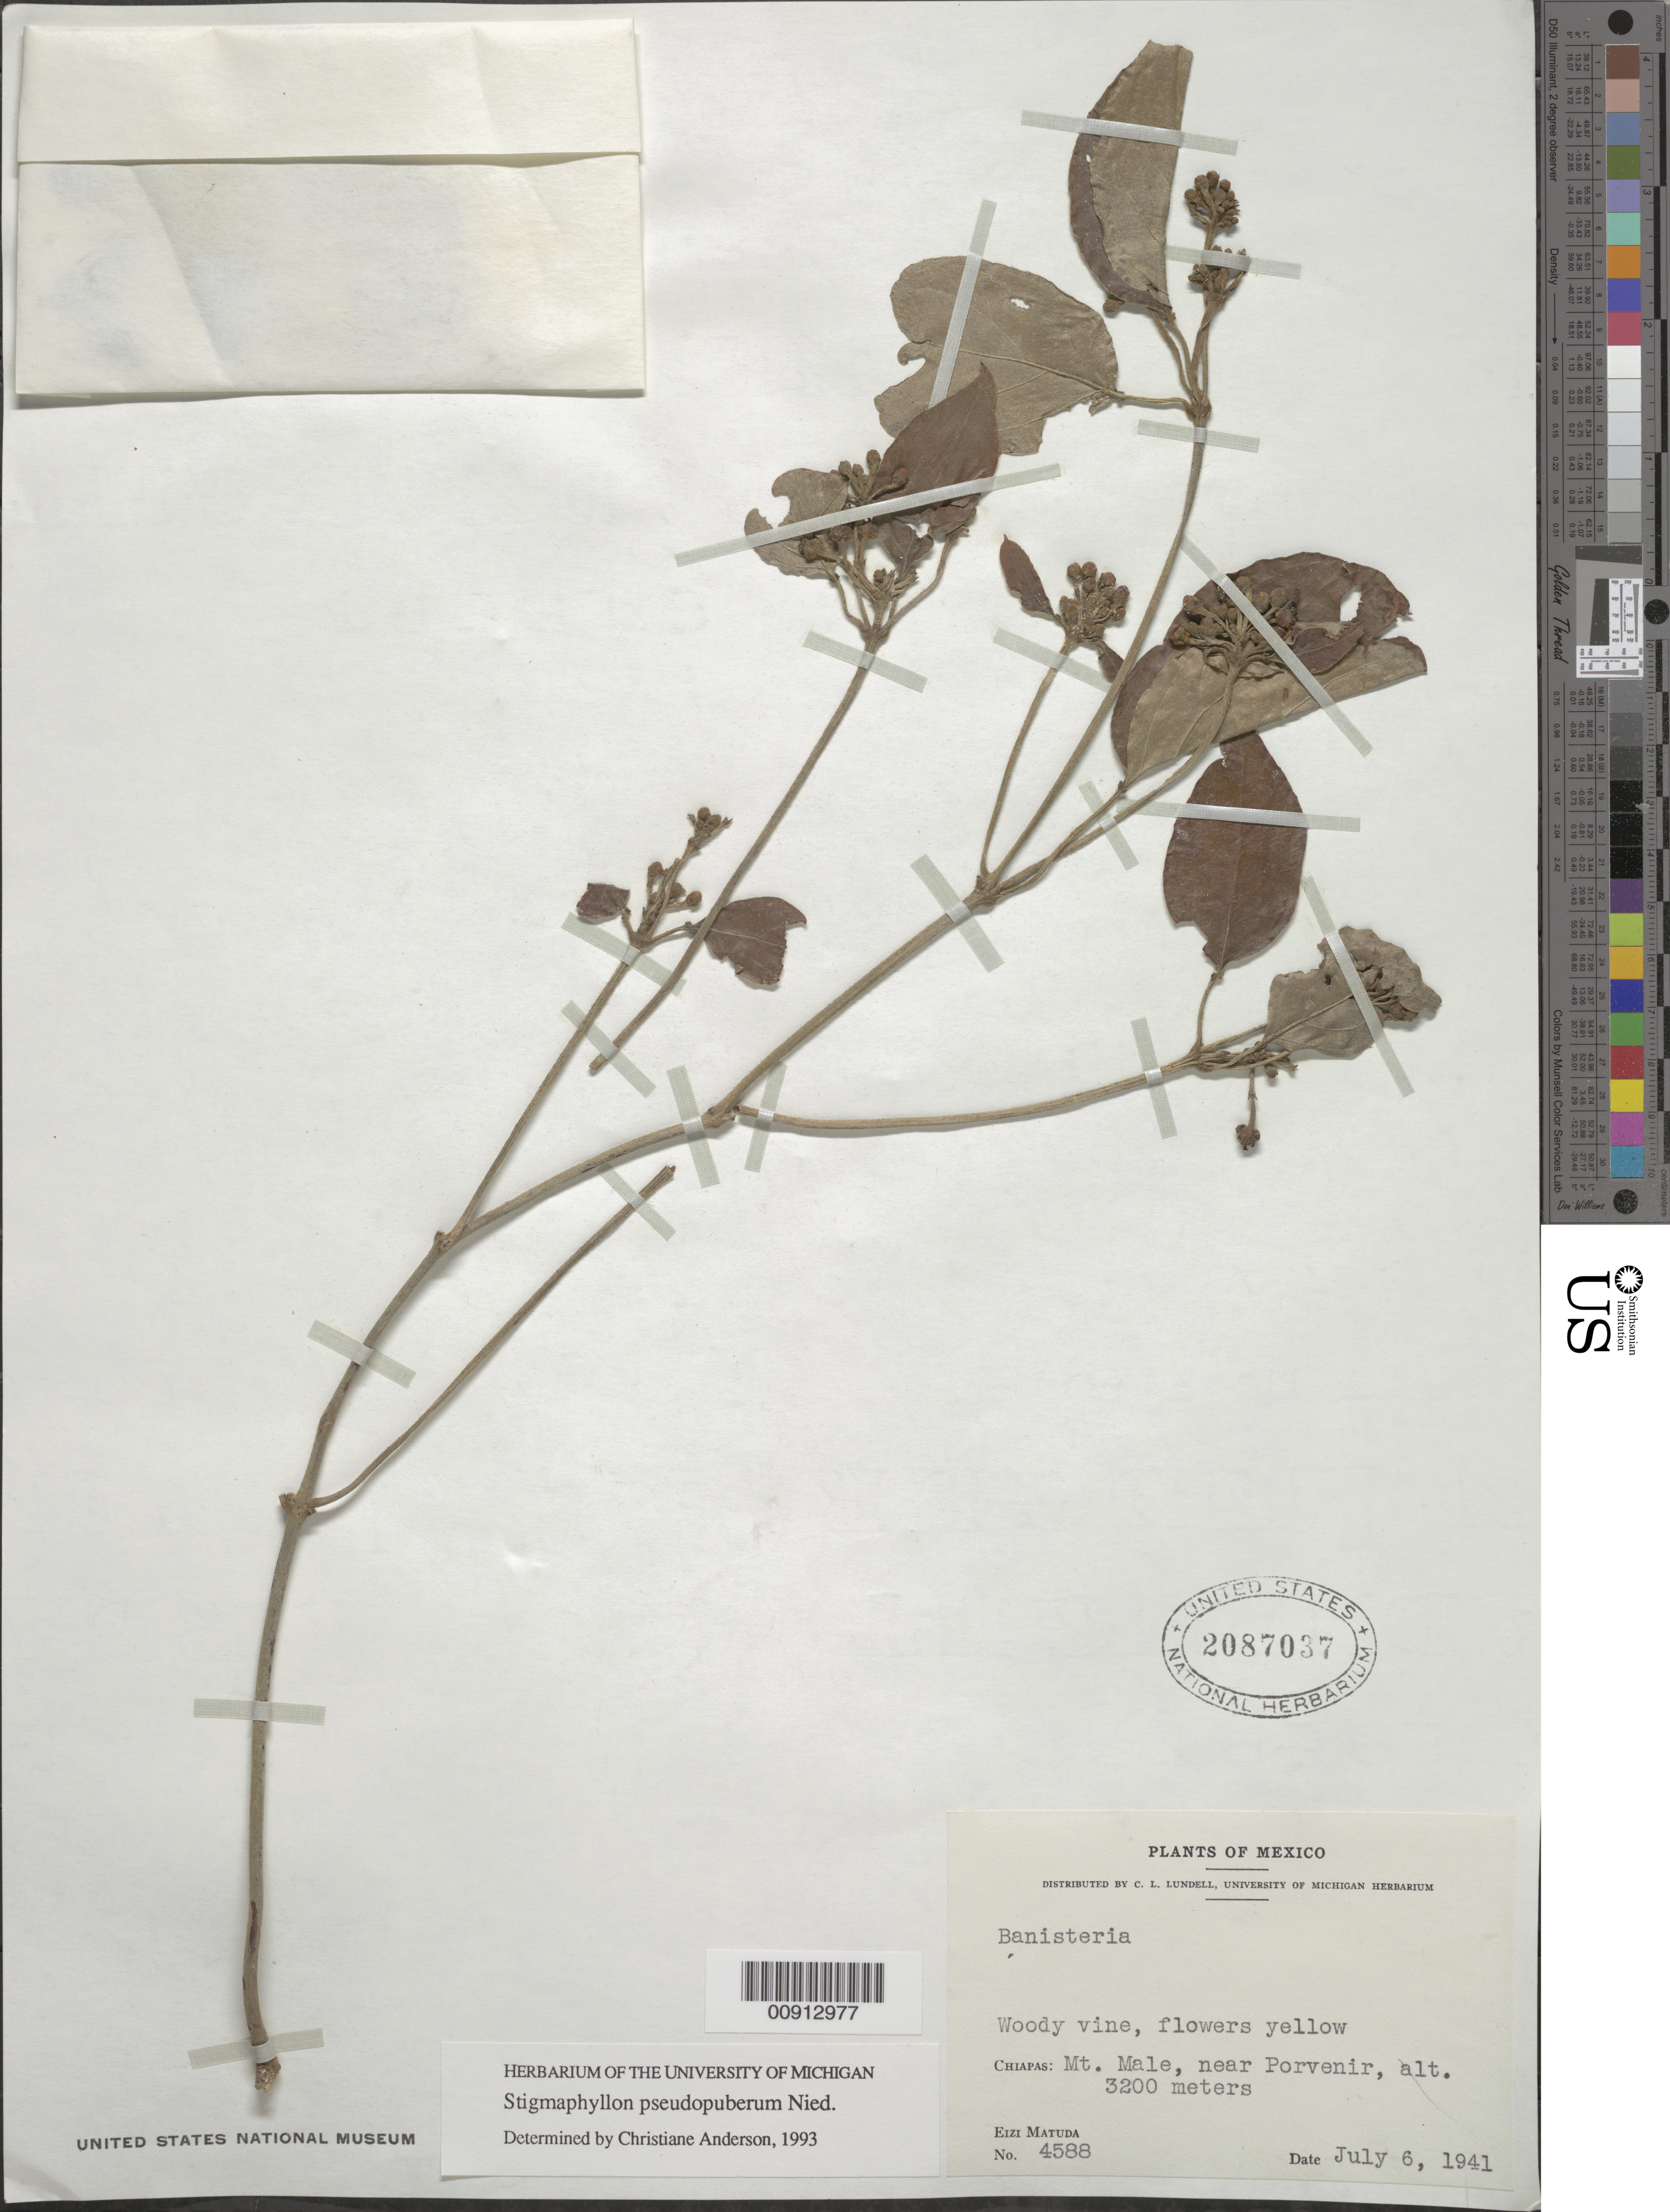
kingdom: Plantae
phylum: Tracheophyta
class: Magnoliopsida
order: Malpighiales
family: Malpighiaceae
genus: Stigmaphyllon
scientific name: Stigmaphyllon pseudopuberum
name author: Nied.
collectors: E. Matuda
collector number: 4588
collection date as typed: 06 Jul 1941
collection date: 1941-07-06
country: Mexico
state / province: Chiapas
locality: Chiapas: Mt. Male, near Porvenir.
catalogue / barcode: US 2087037